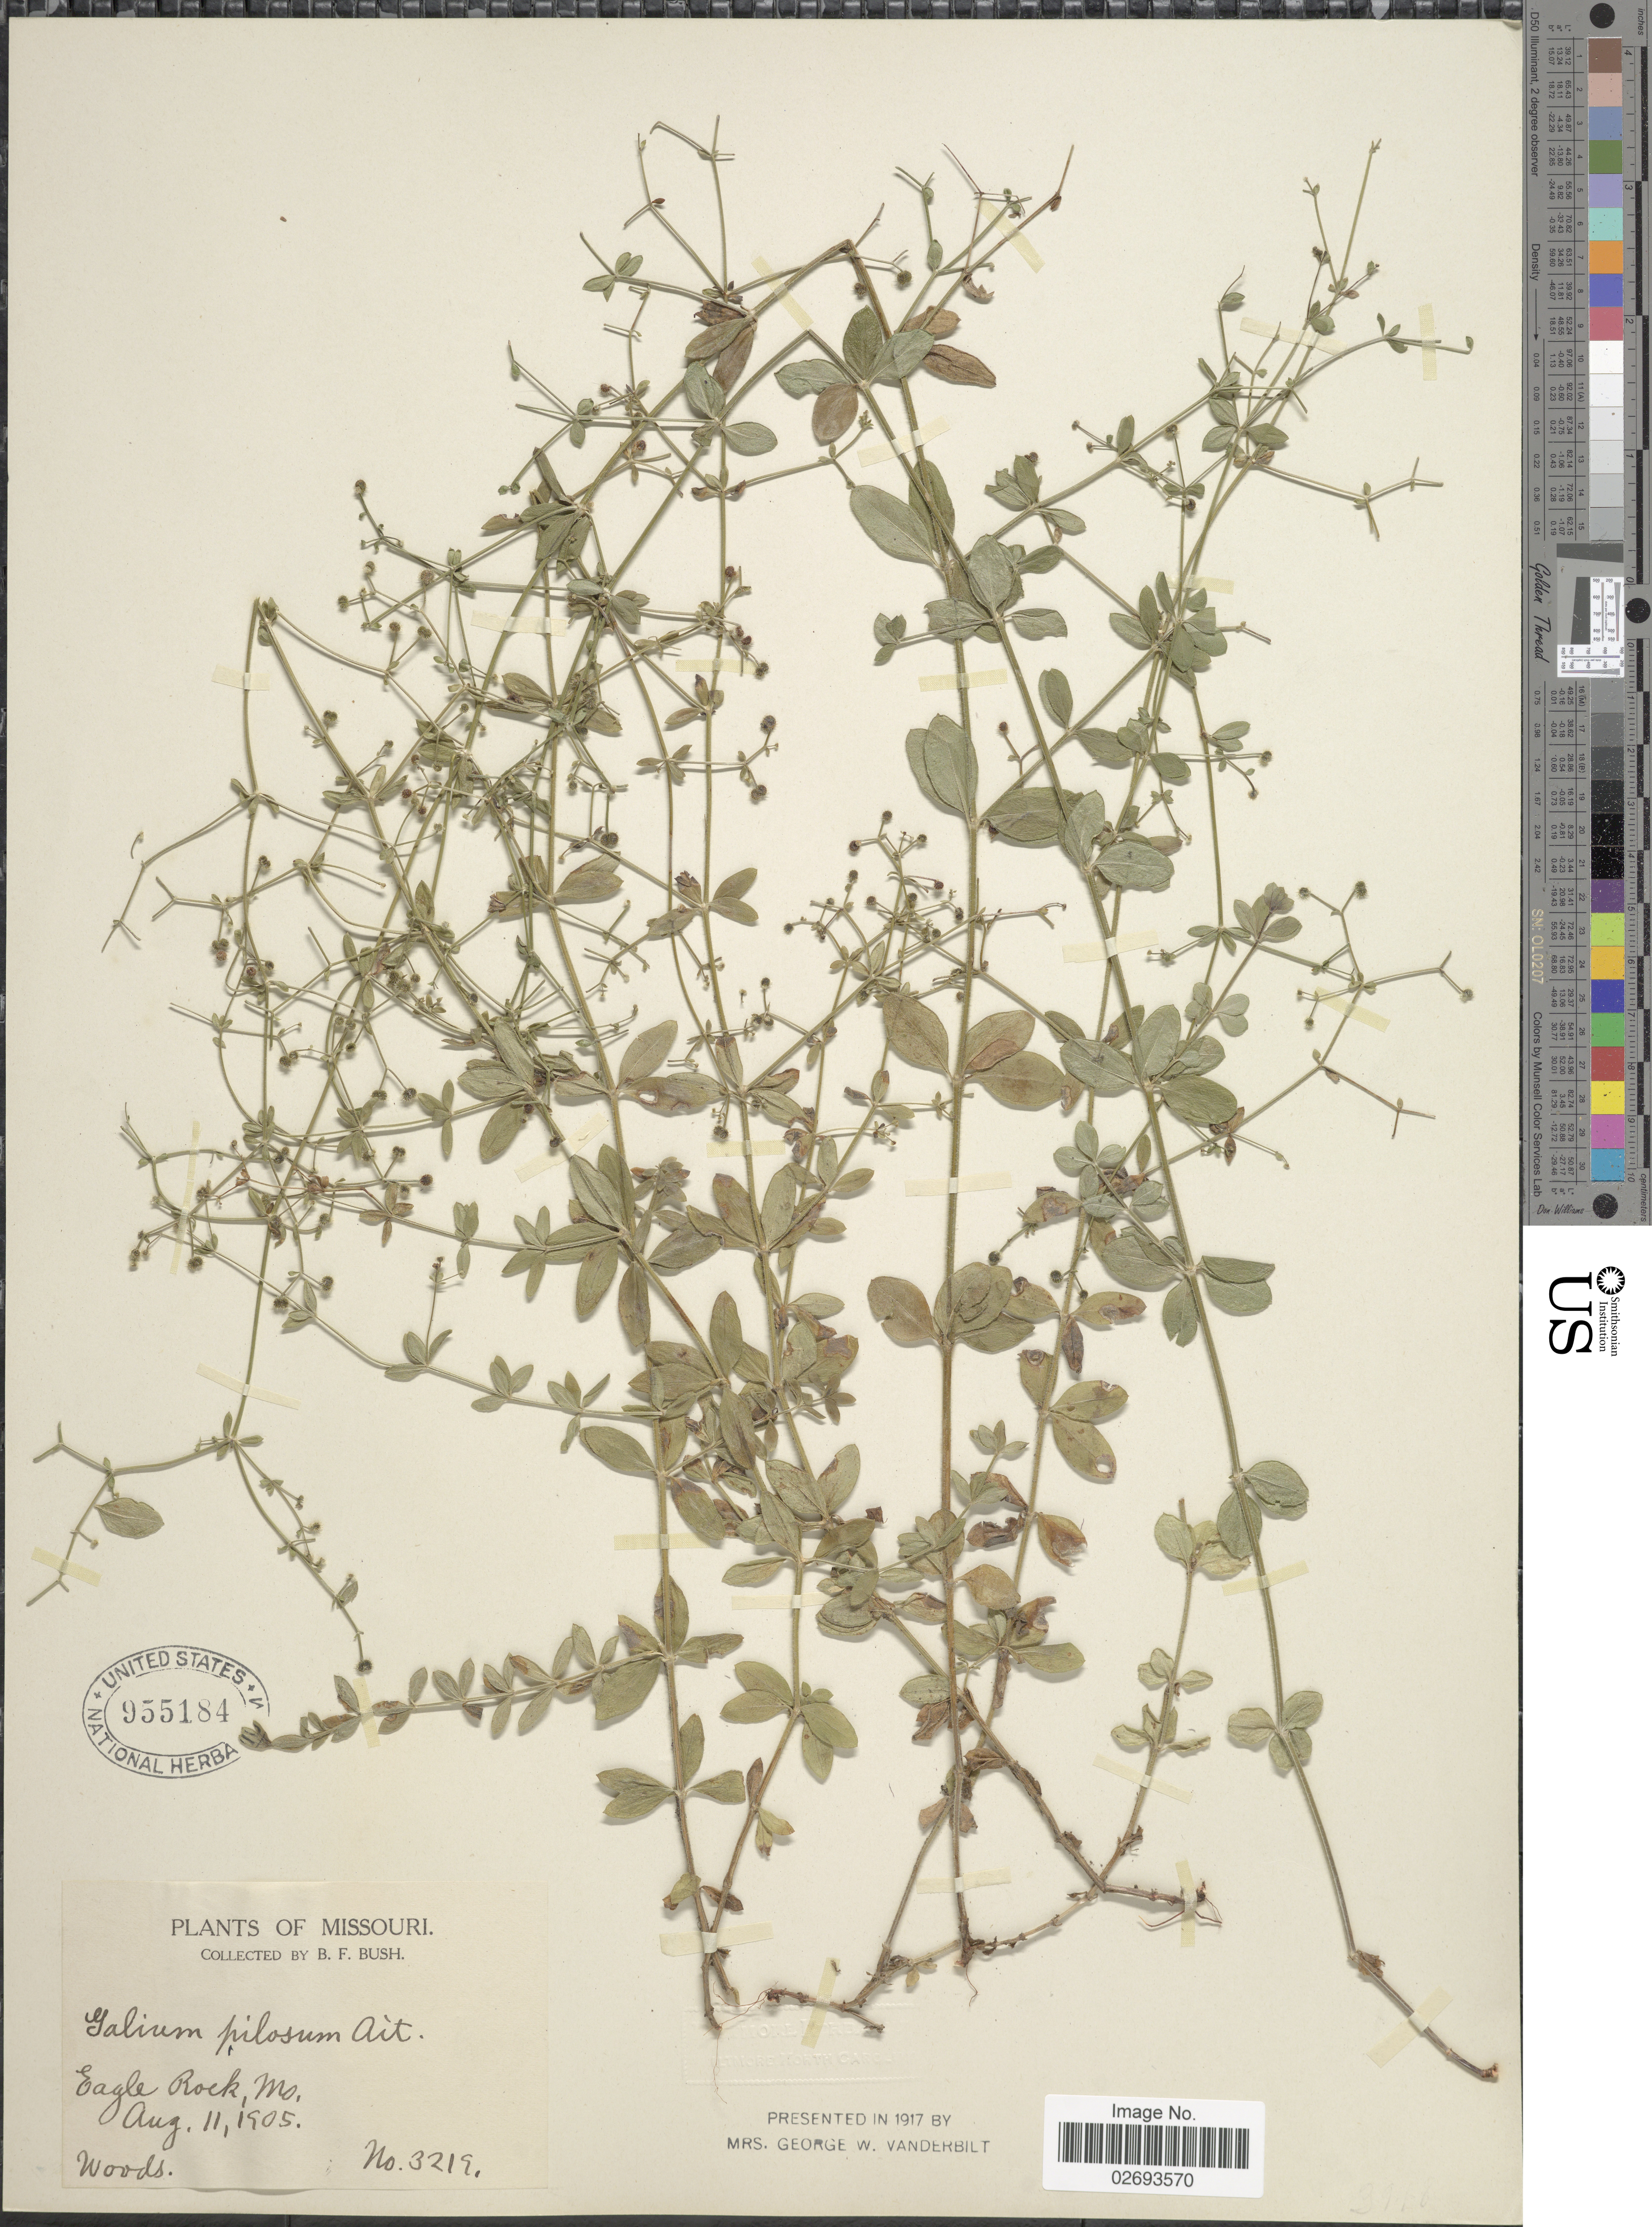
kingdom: Plantae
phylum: Tracheophyta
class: Magnoliopsida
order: Gentianales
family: Rubiaceae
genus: Galium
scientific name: Galium pilosum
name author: Aiton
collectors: B. F. Bush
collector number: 3219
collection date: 1905-08-11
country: United States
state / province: Missouri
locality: Eagle Rock, Mo.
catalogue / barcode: US 955184